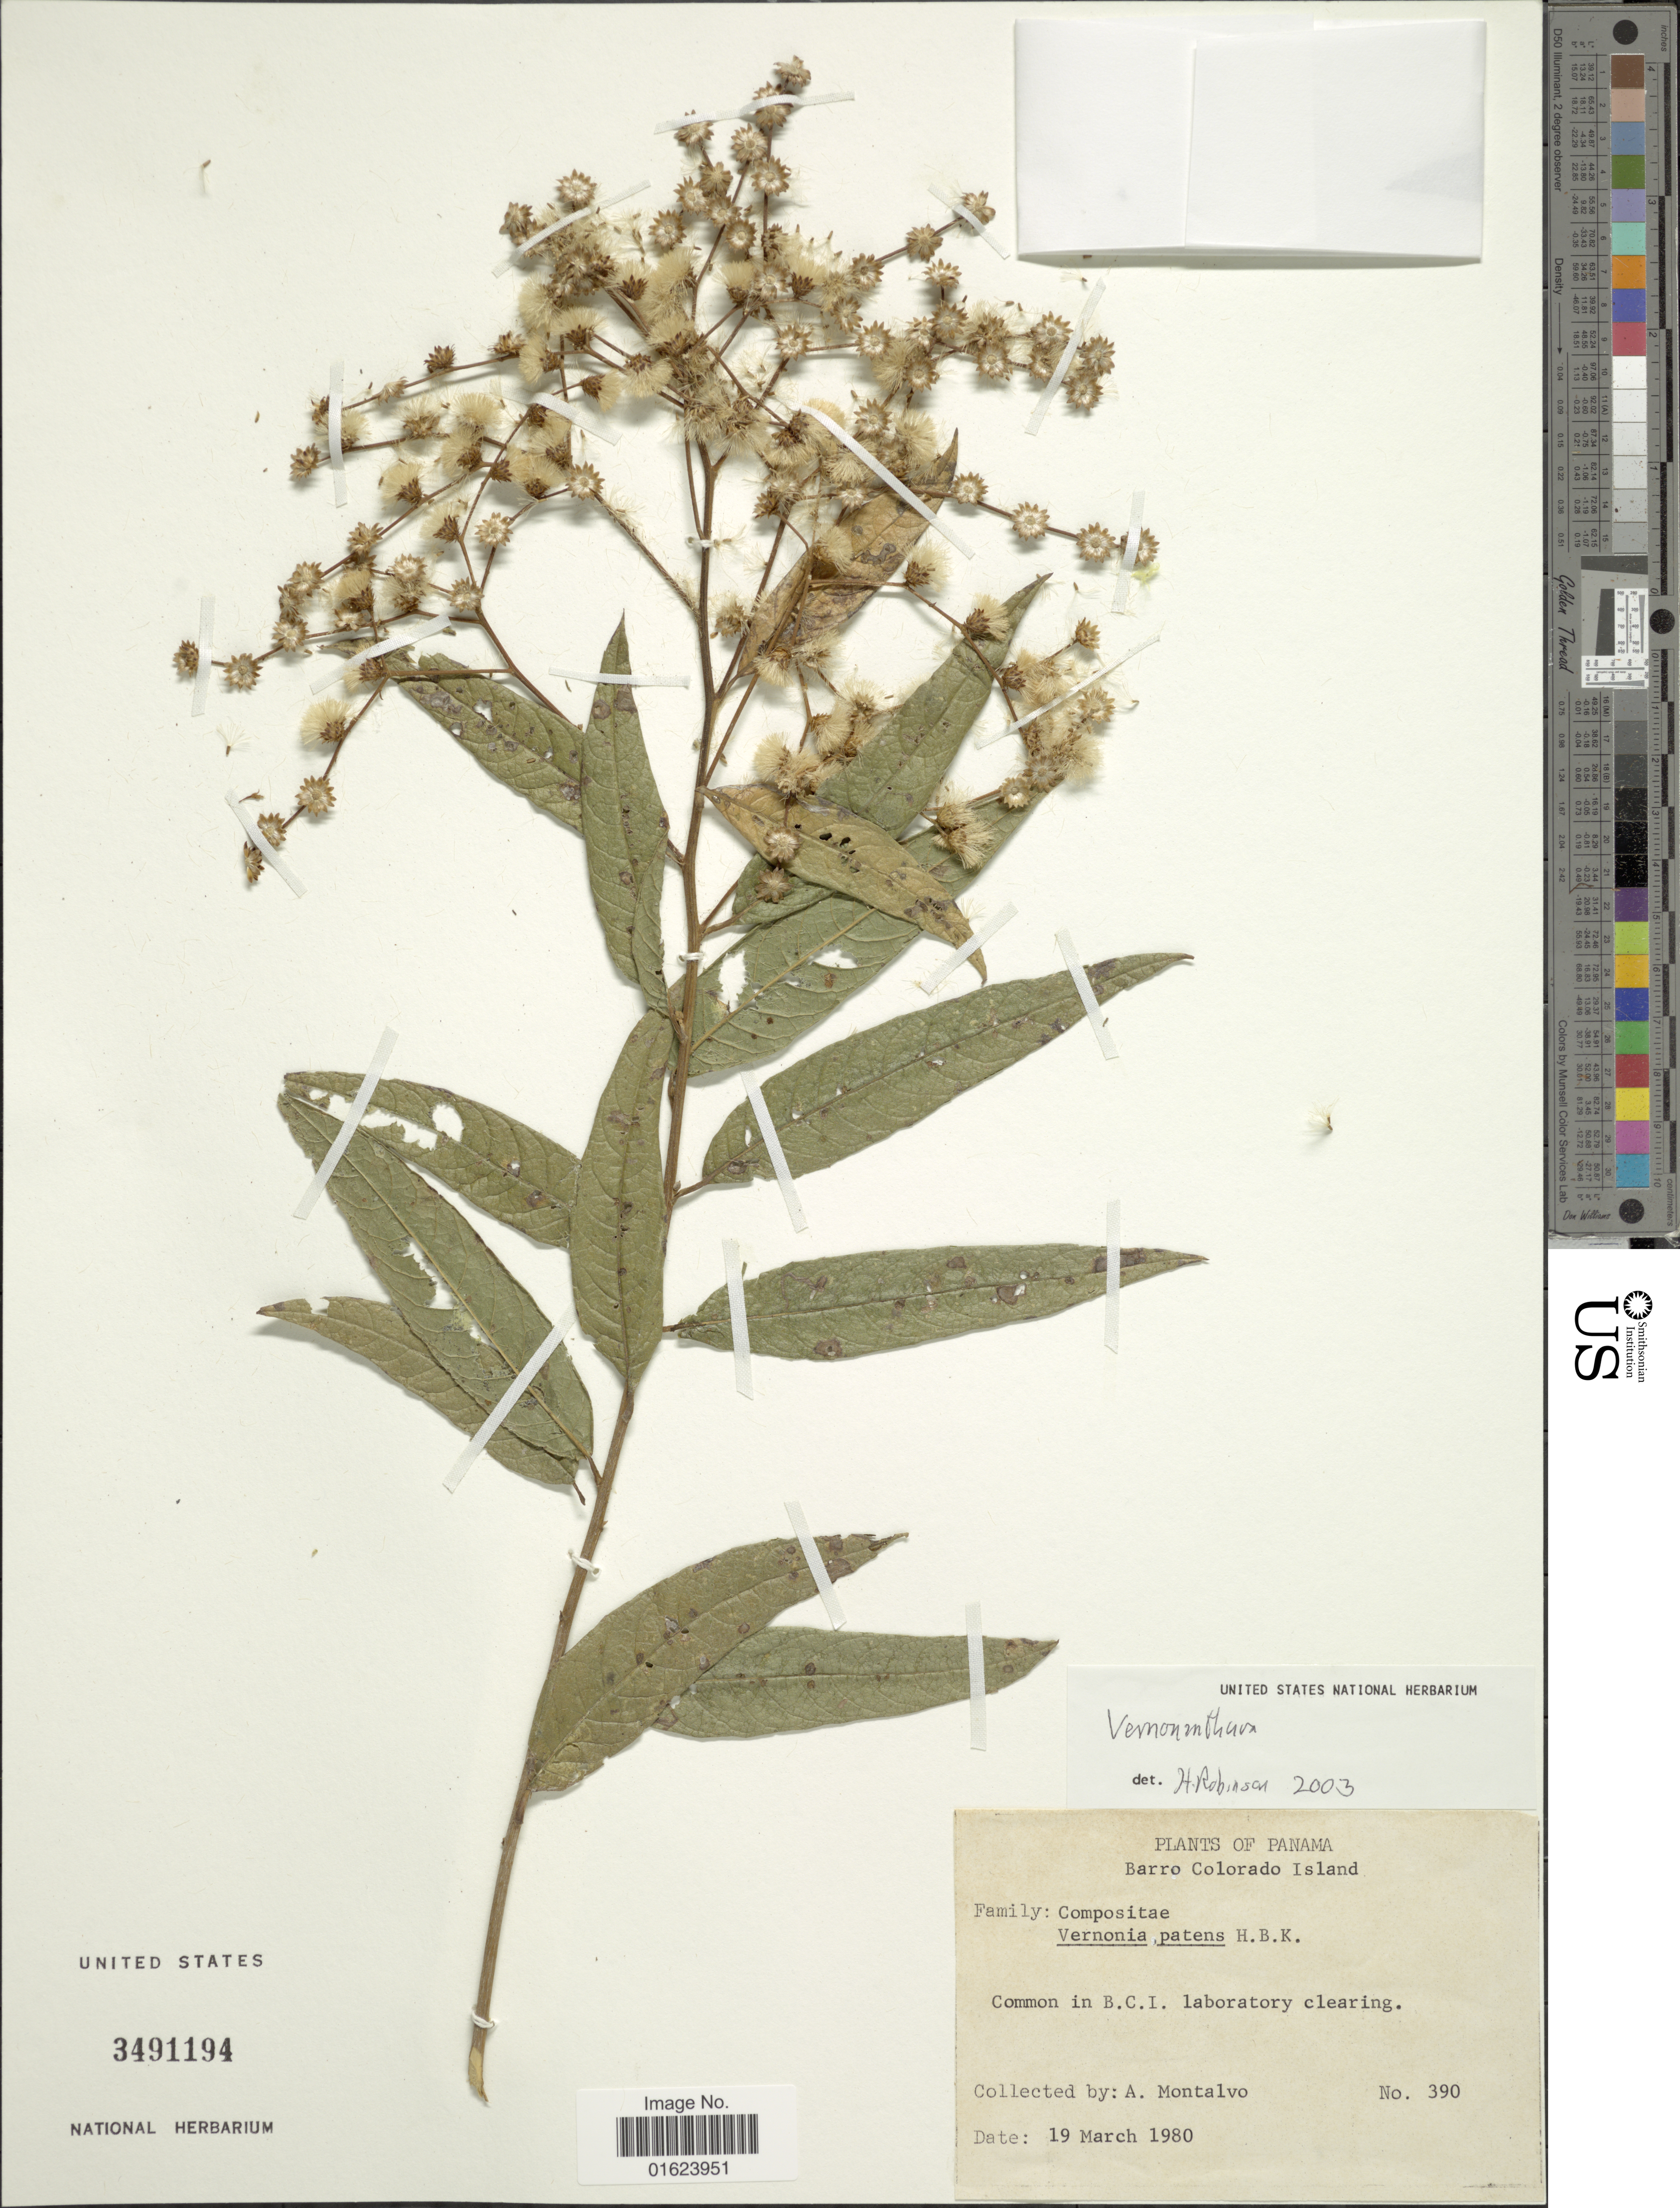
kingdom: Plantae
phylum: Tracheophyta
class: Magnoliopsida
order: Asterales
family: Asteraceae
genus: Vernonanthura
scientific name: Vernonanthura patens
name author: (Kunth) H. Rob.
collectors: A. Montalvo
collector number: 390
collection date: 1980-03-19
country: Panama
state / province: Panamá Oeste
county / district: Canal Zone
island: Barro Colorado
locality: Panama. Barro Colorado Island.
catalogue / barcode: US 3491194